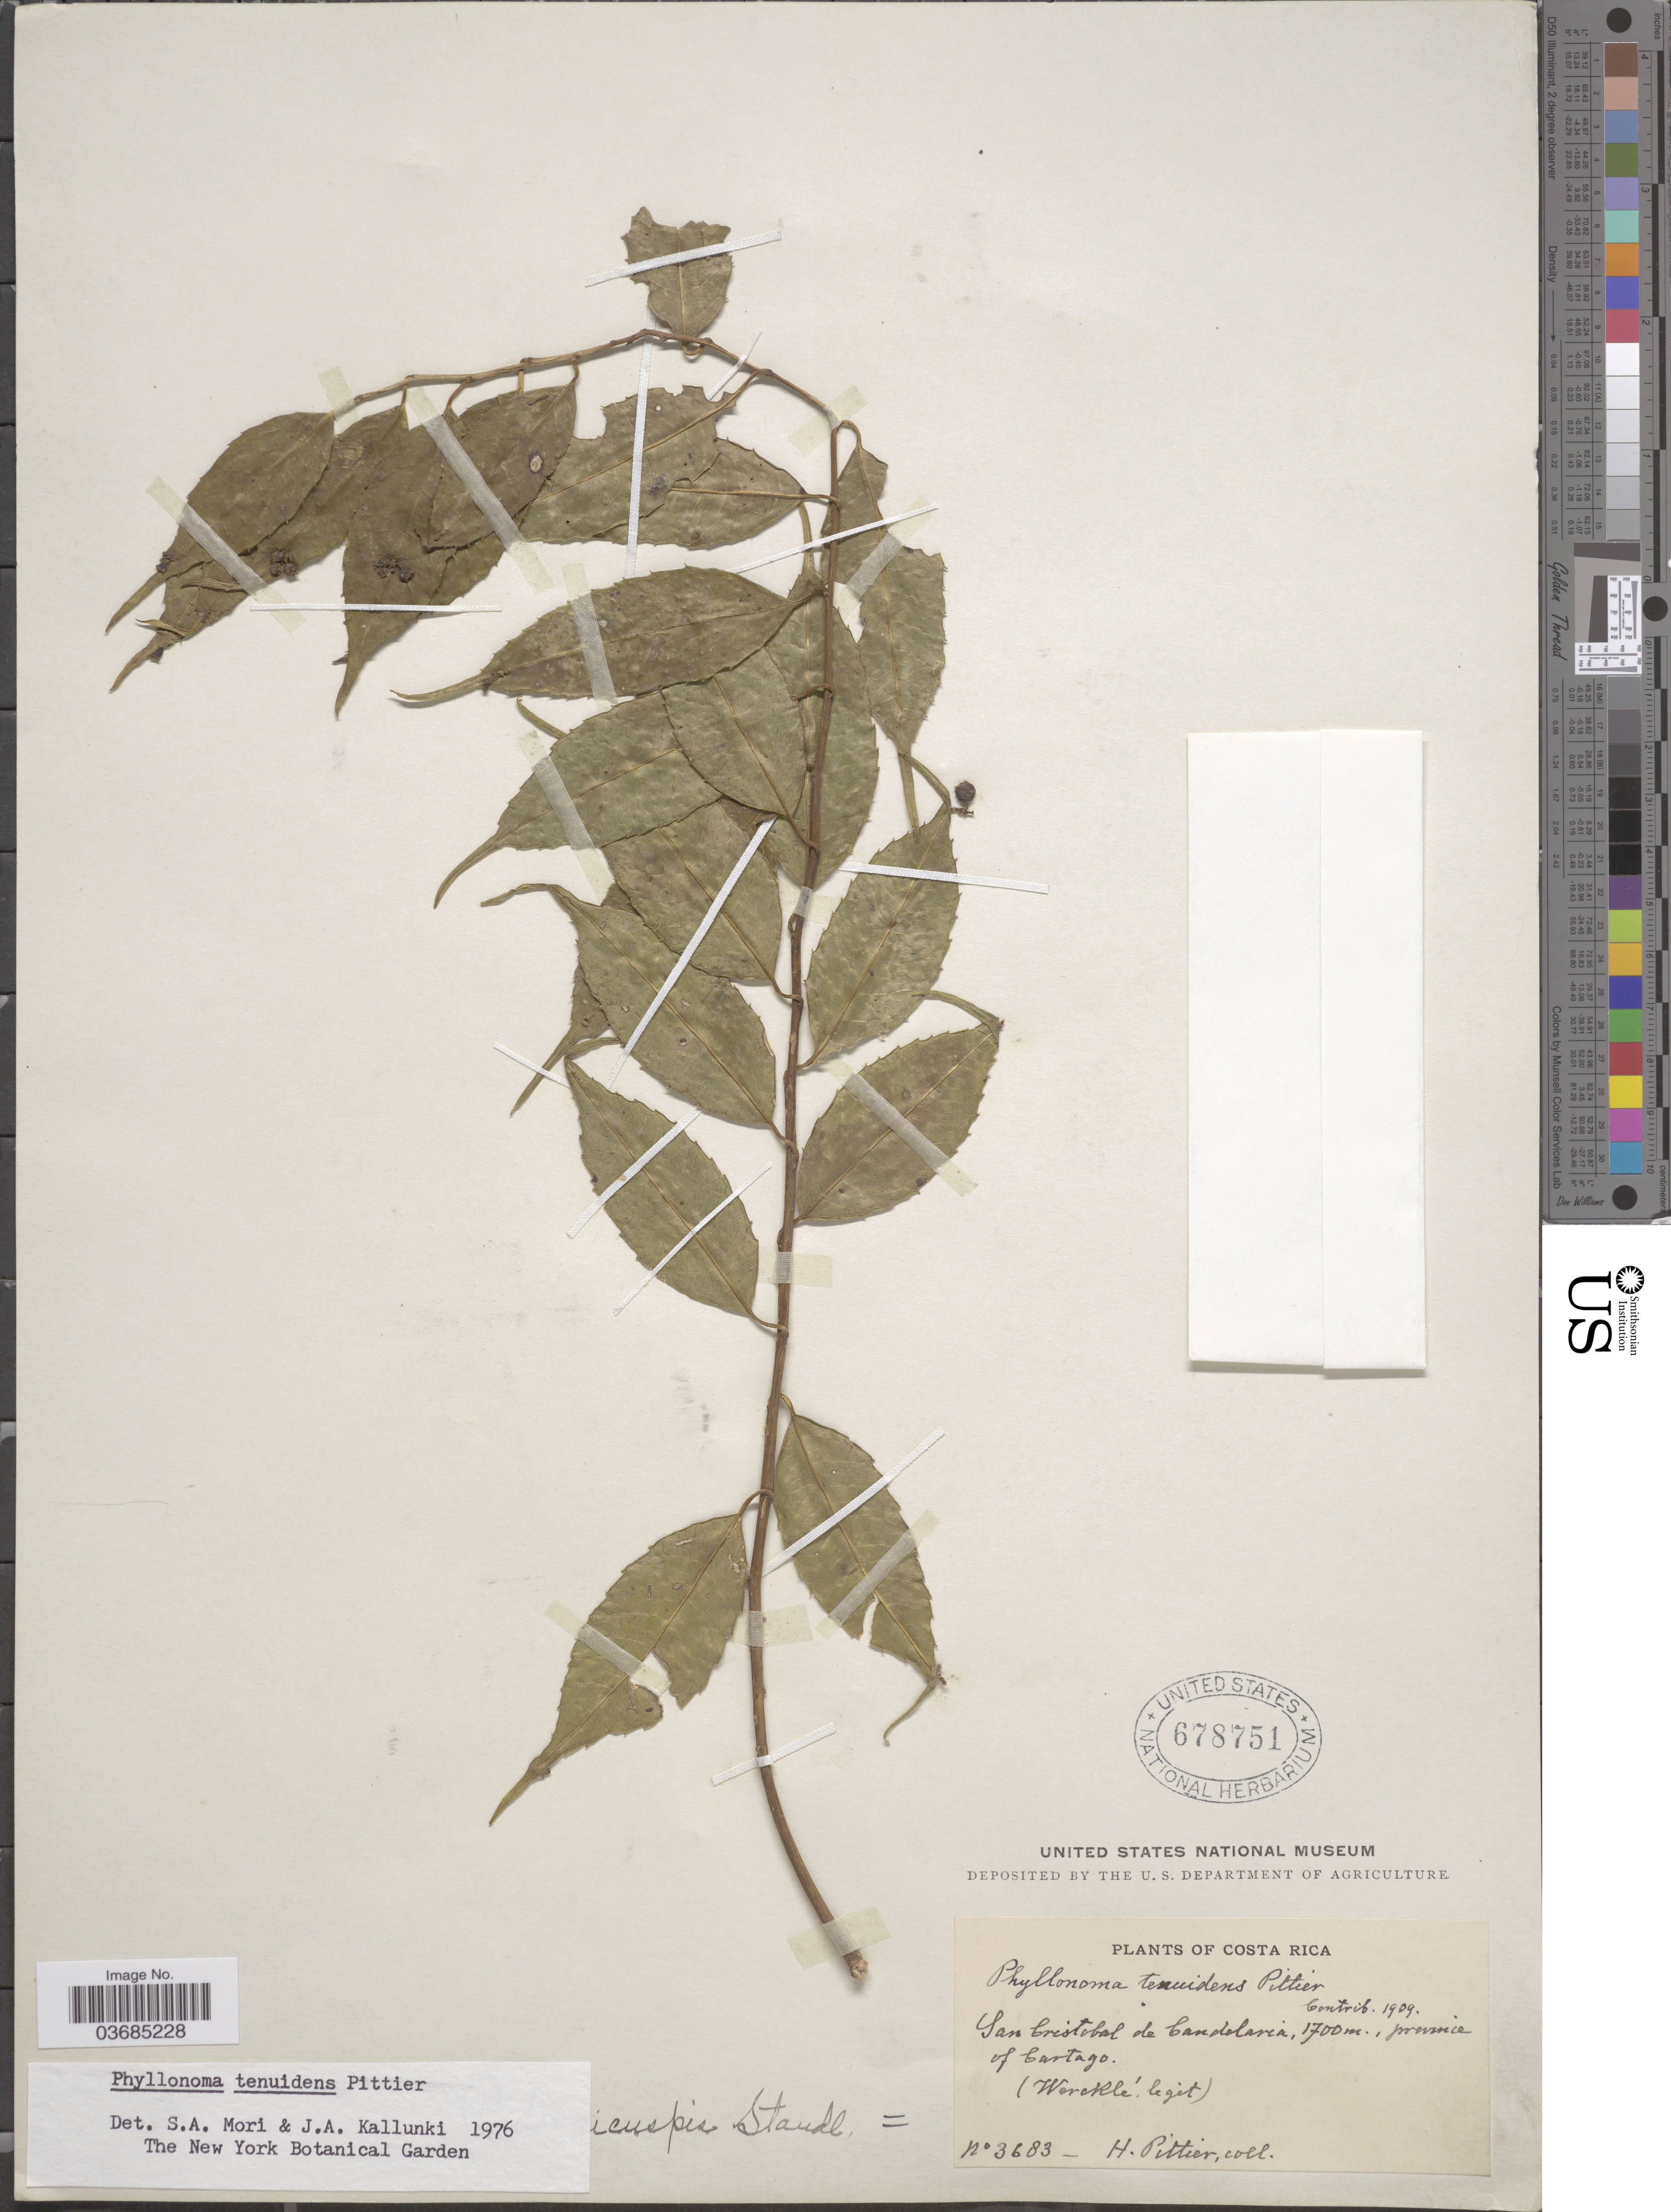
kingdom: Plantae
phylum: Tracheophyta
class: Magnoliopsida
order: Aquifoliales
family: Phyllonomaceae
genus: Phyllonoma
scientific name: Phyllonoma tenuidens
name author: Pittier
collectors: Wercklé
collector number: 3683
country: Costa Rica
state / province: Cartago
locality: San Cristobal de Candelaria.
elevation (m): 1700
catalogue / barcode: US 678751